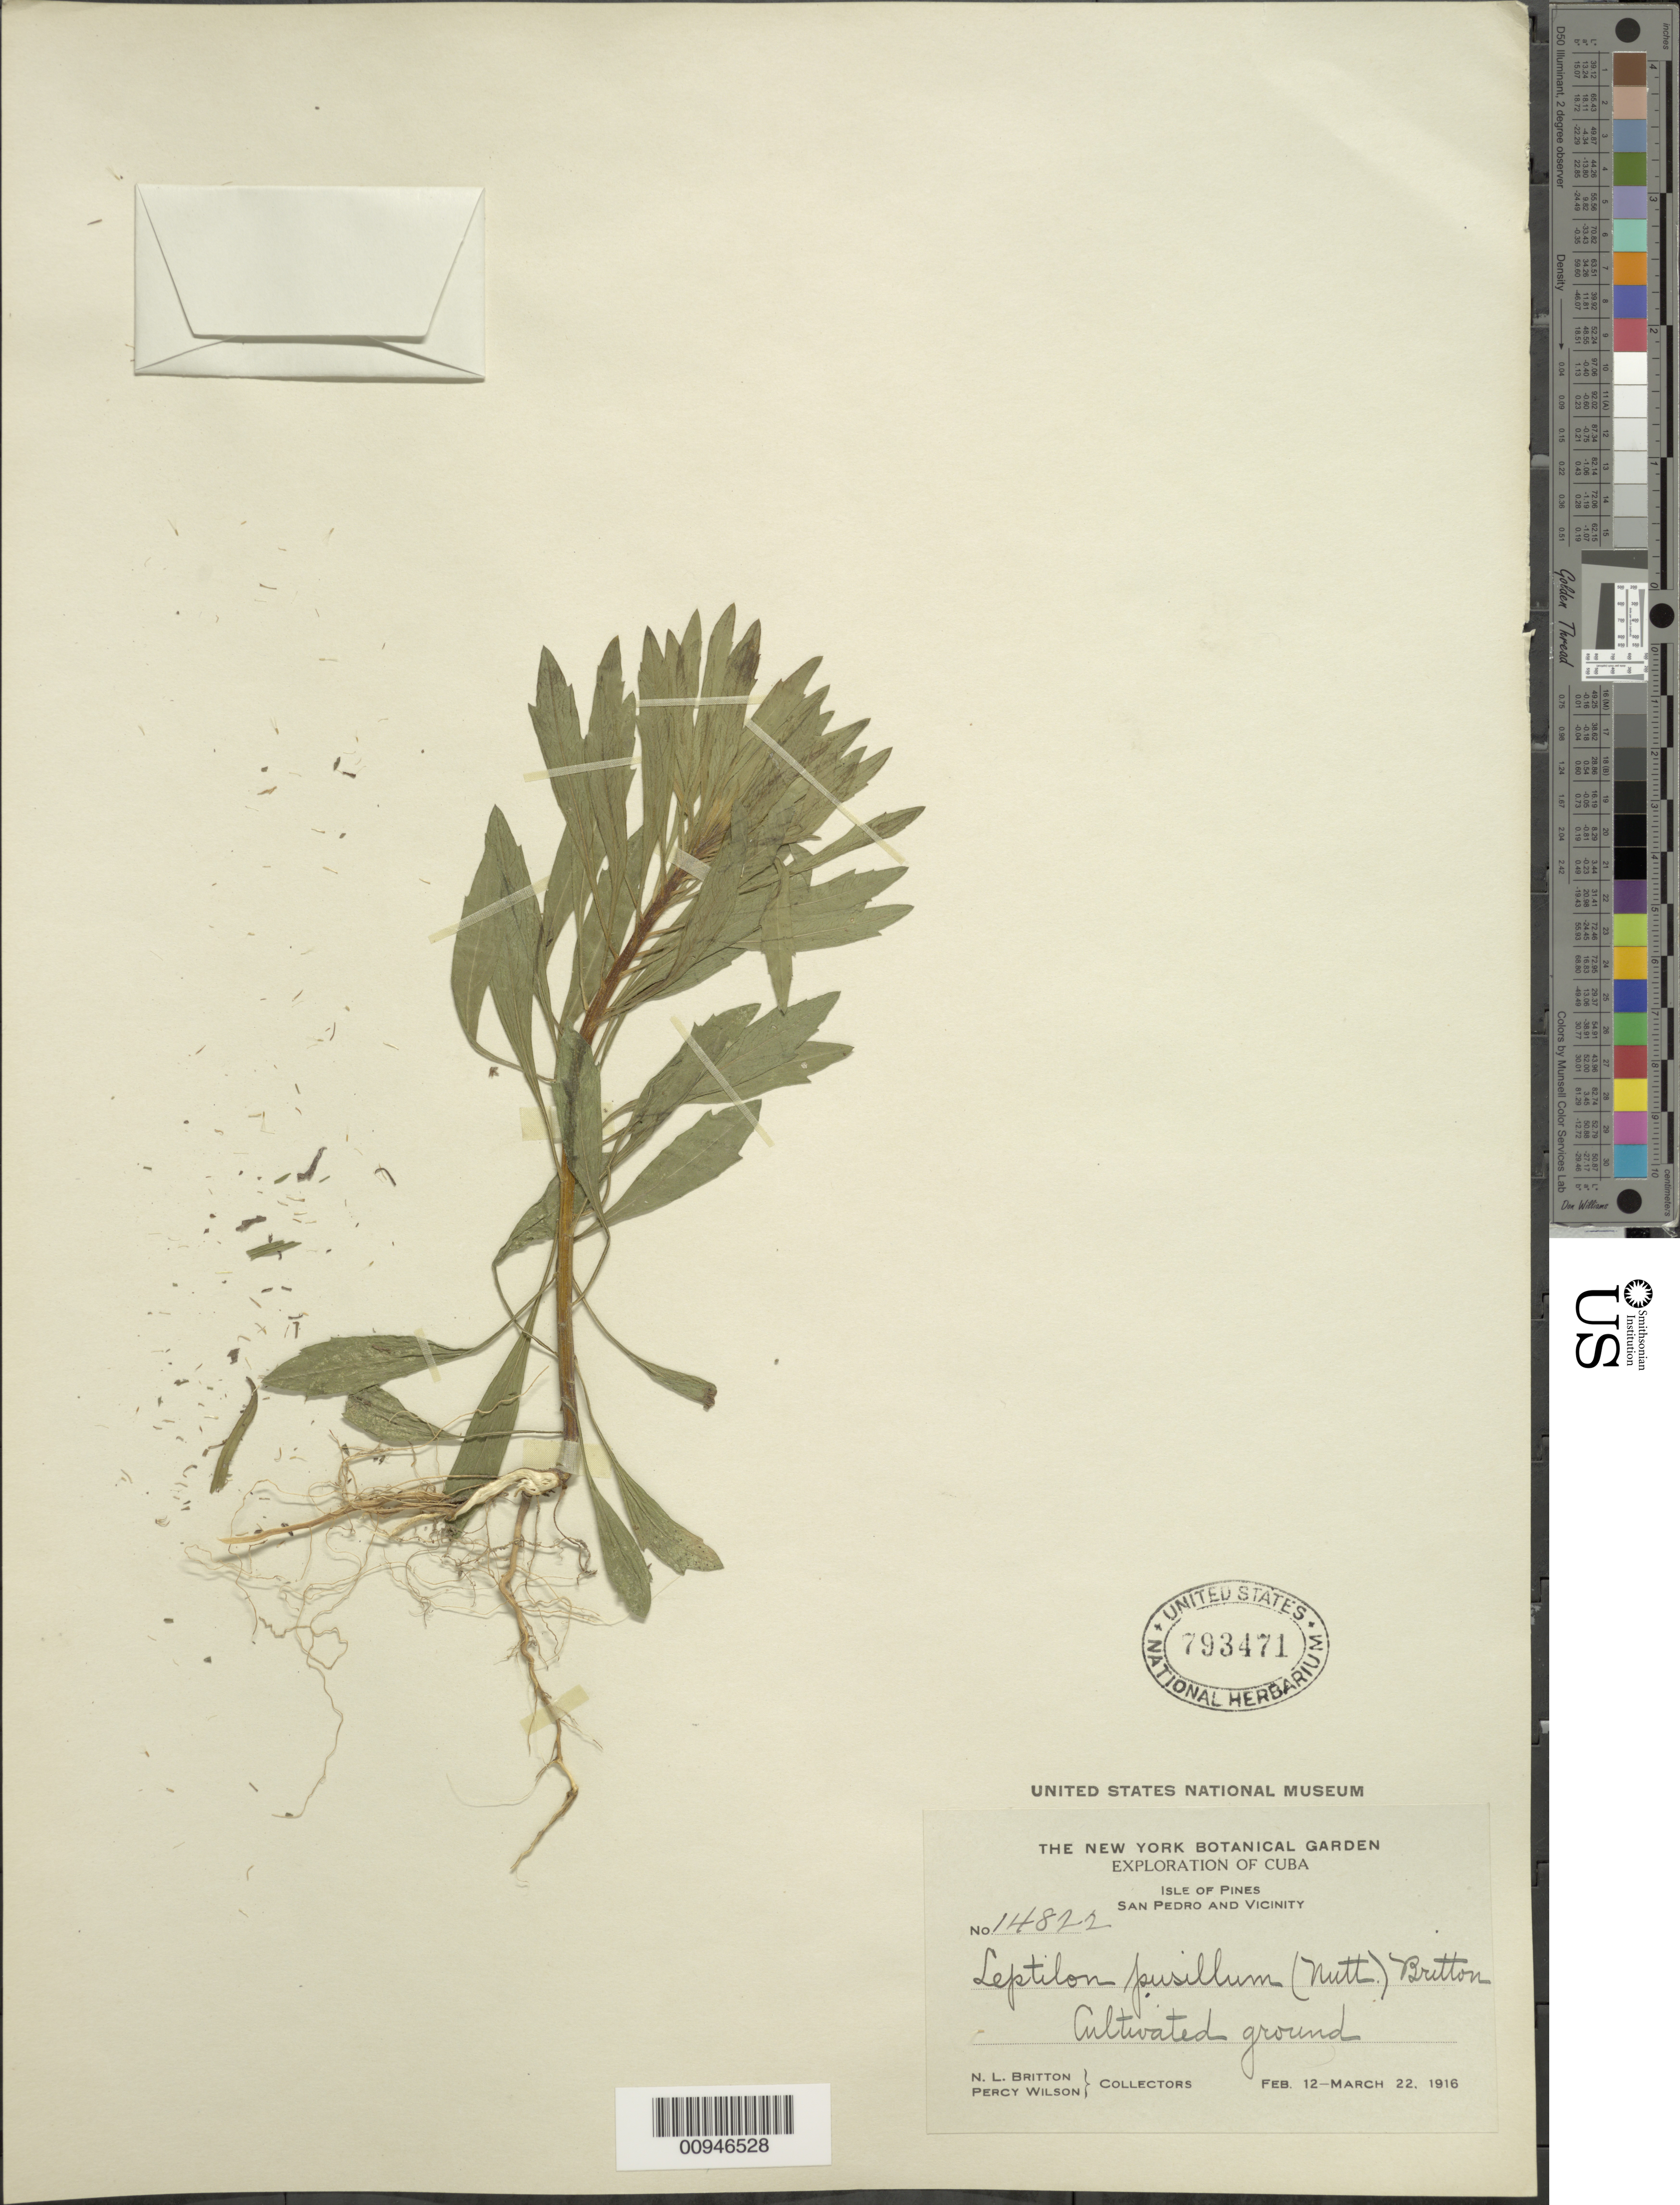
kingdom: Plantae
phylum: Tracheophyta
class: Magnoliopsida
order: Asterales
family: Asteraceae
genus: Conyza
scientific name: Conyza canadensis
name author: (L.) Cronq.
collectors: N. Britton & P. Wilson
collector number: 14822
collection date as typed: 12 Feb 1916 to 22 Mar 1916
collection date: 1916-02-12/1916-03-22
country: Cuba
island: Isla de la Juventud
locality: San Pedro and vicinity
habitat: Cultivated ground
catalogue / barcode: US 793471